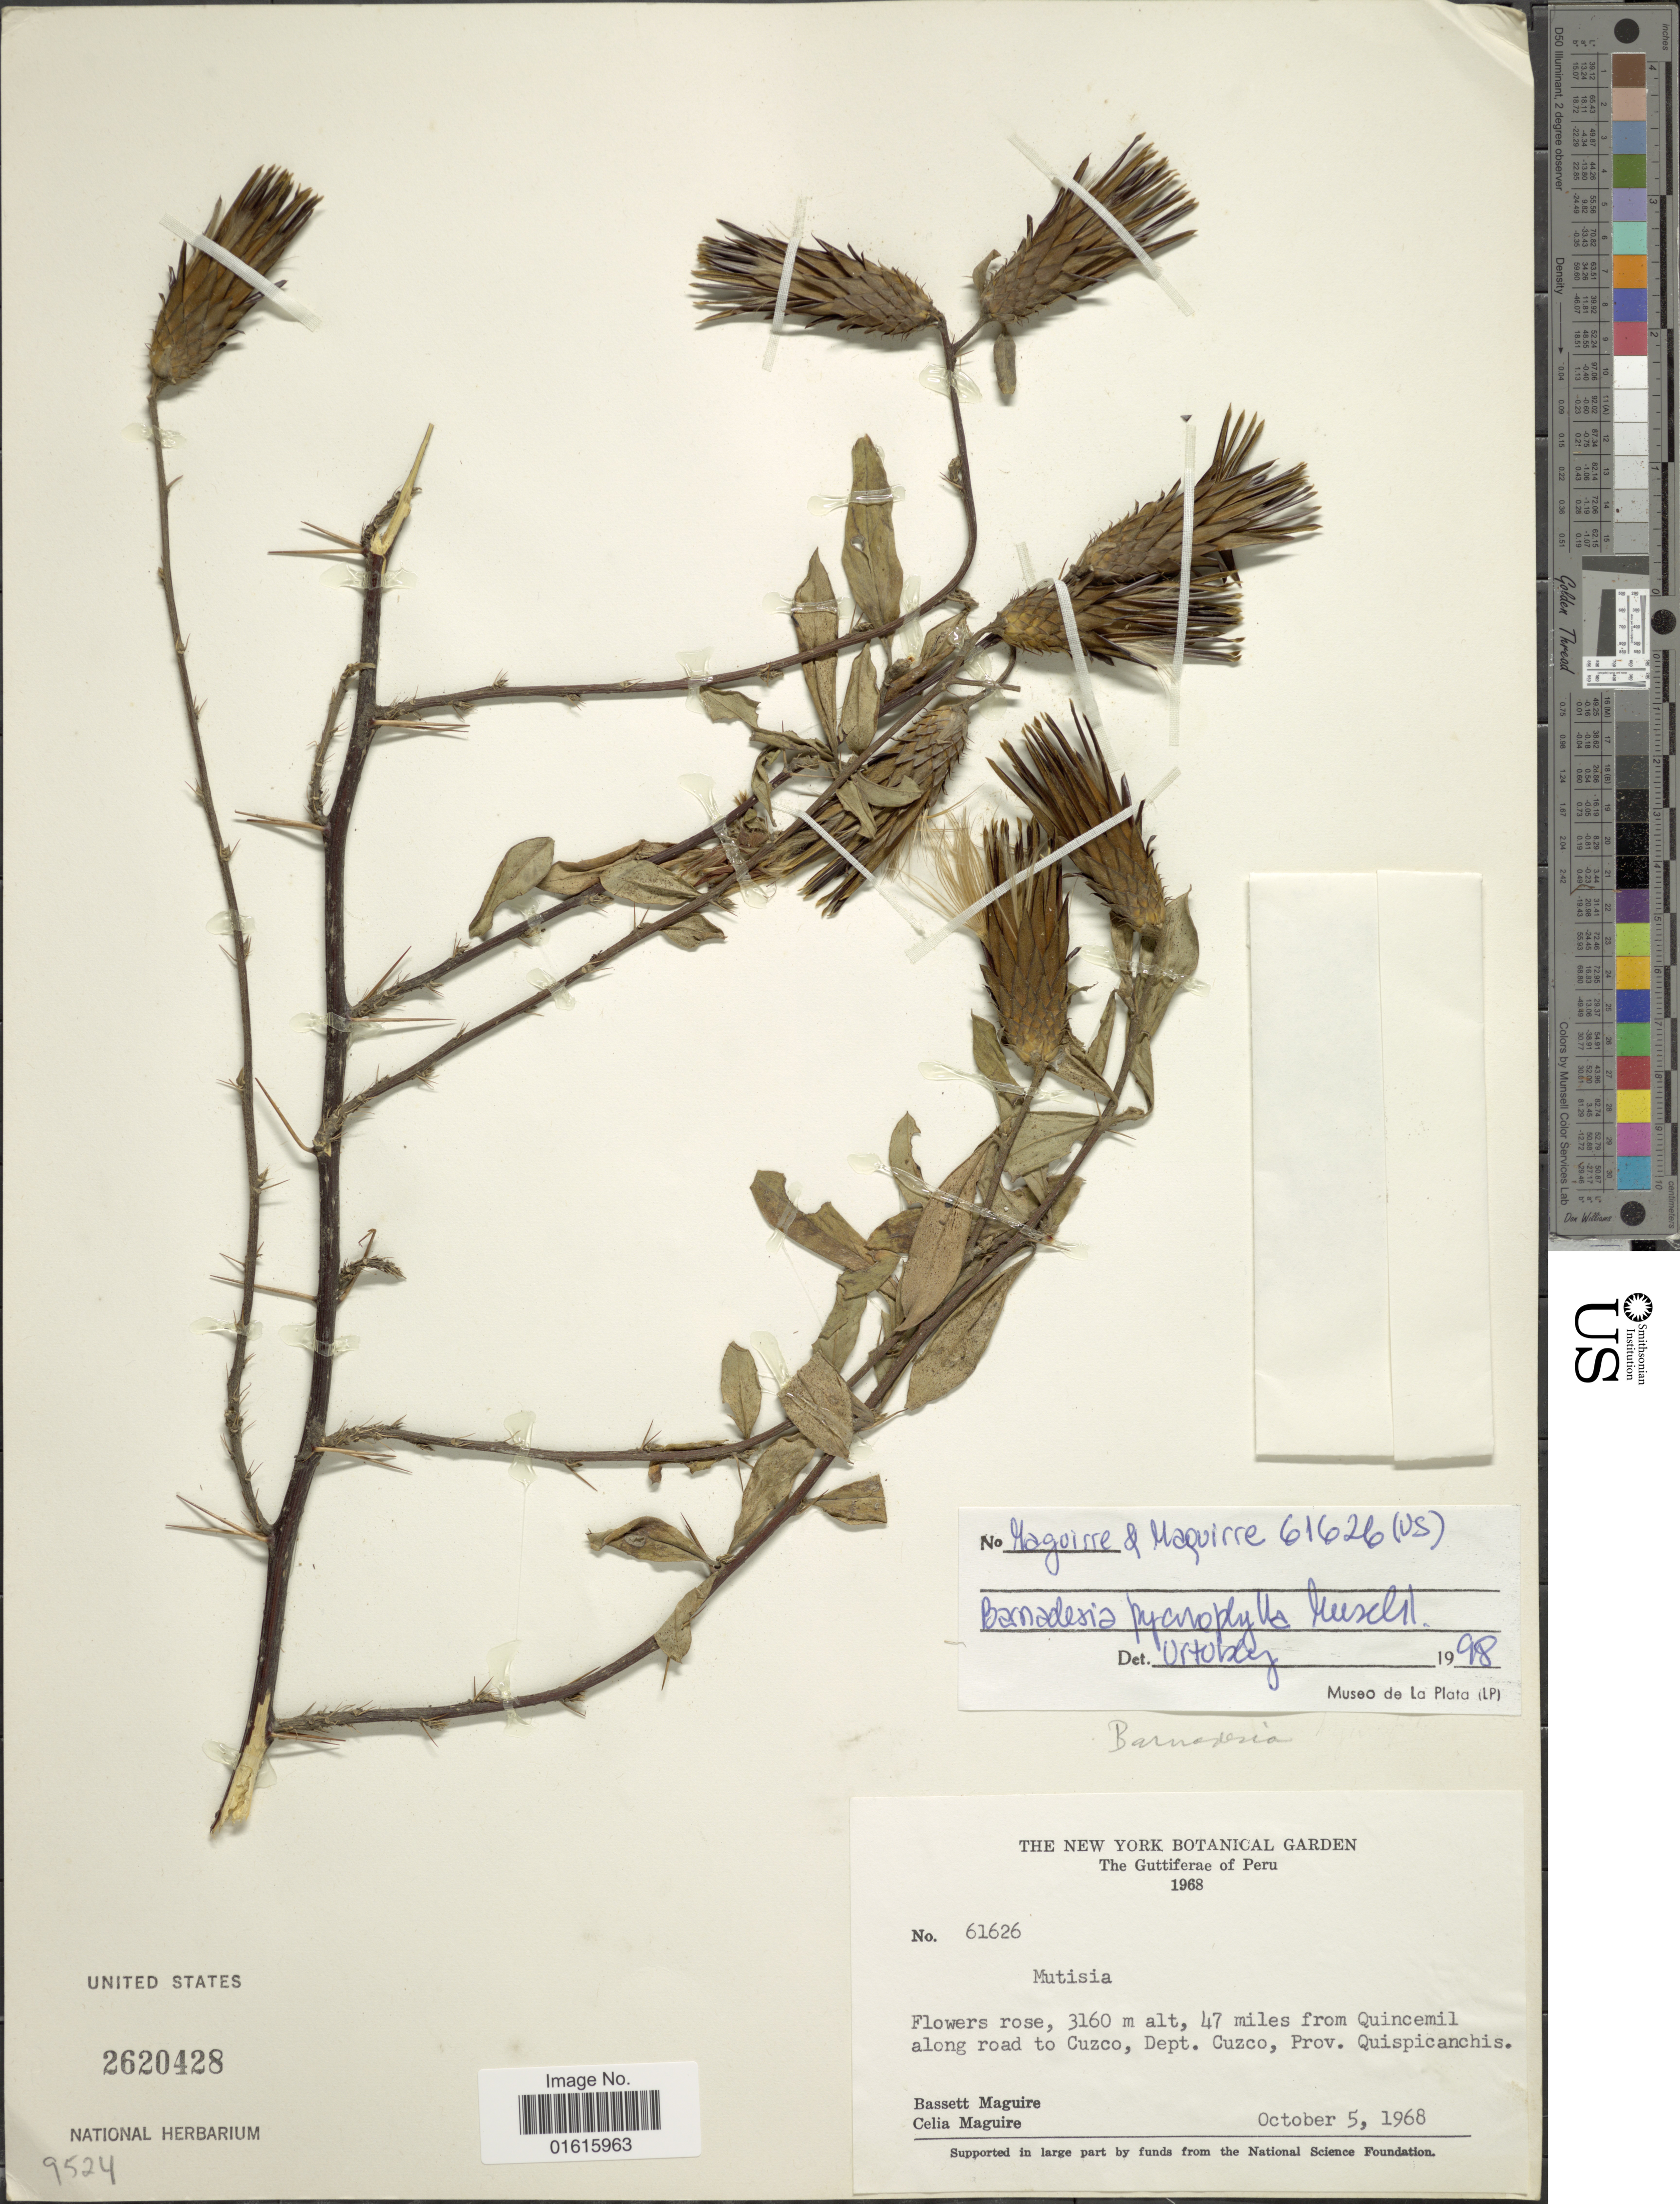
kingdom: Plantae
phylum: Tracheophyta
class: Magnoliopsida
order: Asterales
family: Asteraceae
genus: Barnadesia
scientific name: Barnadesia pycnophylla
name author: Muschl.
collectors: B. Maguire & C. K. Maguire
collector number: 61626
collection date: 1968-10-05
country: Peru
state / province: Cusco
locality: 47 miles from Quincemil, along road to Cuzco, Prov. Quispicanchis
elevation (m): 3160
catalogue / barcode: US 2620428